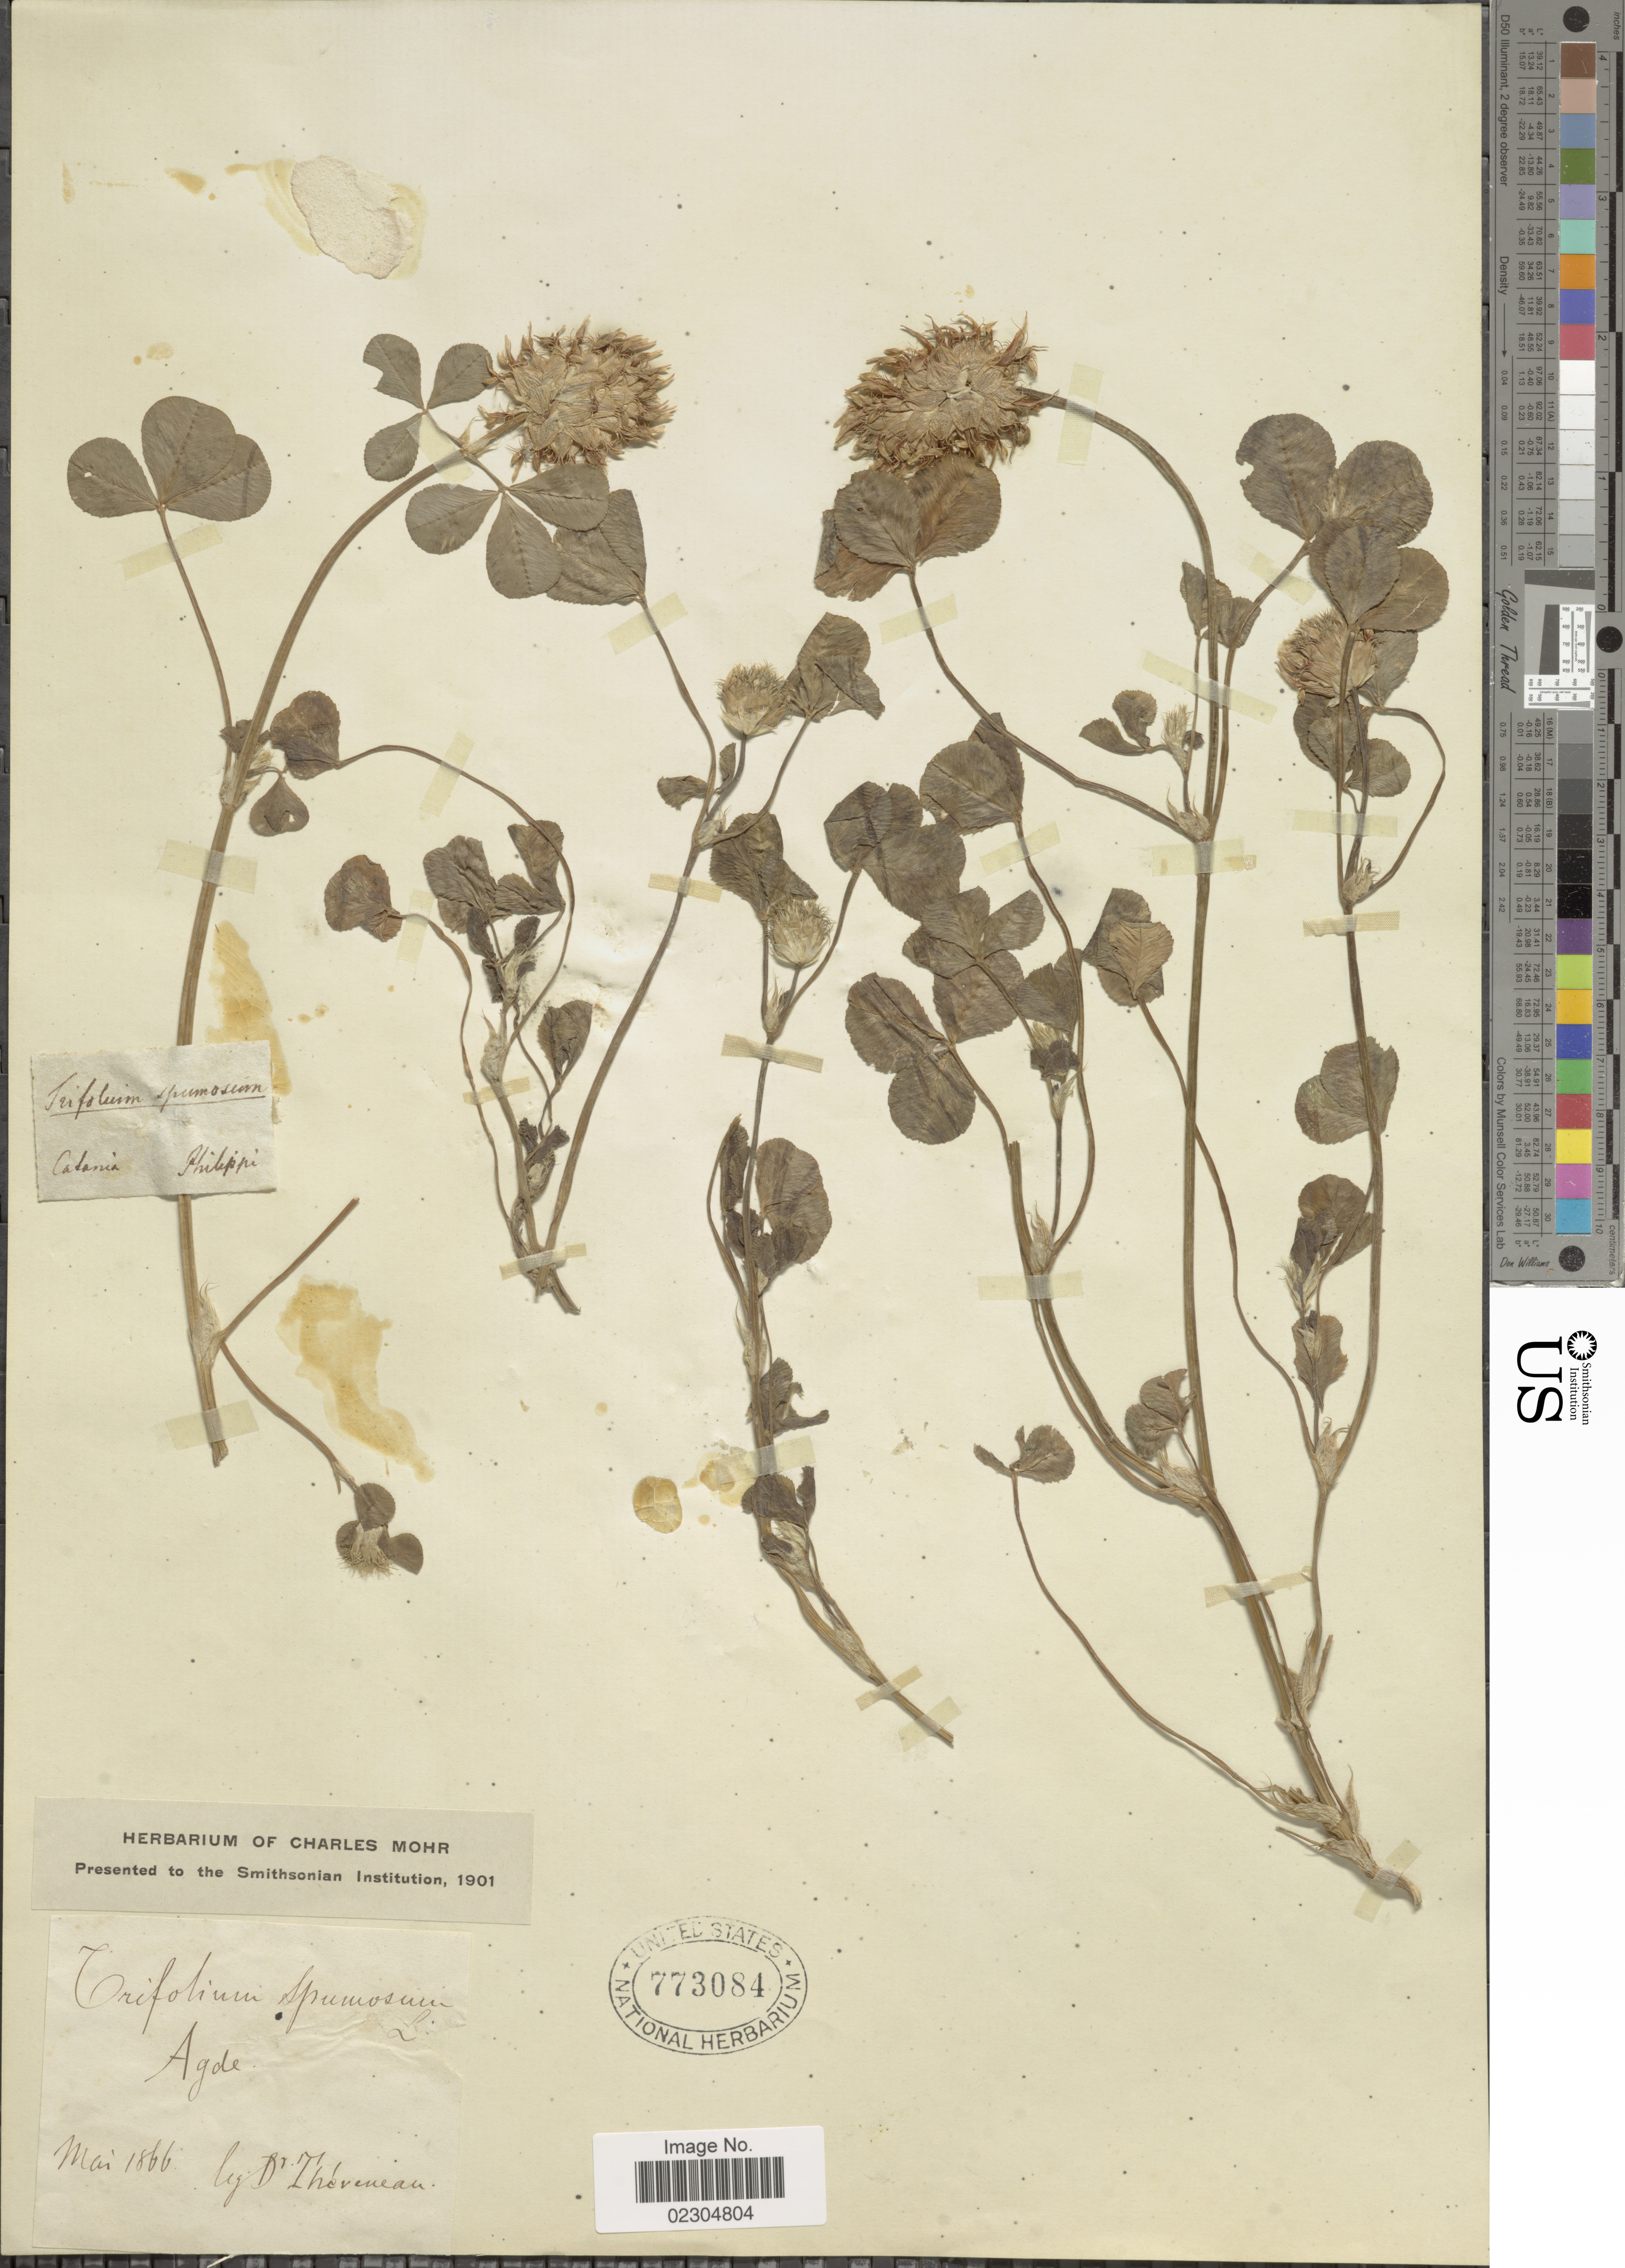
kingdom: Plantae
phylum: Tracheophyta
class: Magnoliopsida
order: Fabales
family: Fabaceae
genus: Trifolium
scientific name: Trifolium spumosum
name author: L.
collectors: A. Theveneau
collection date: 1866-05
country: France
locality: Agde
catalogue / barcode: US 773084